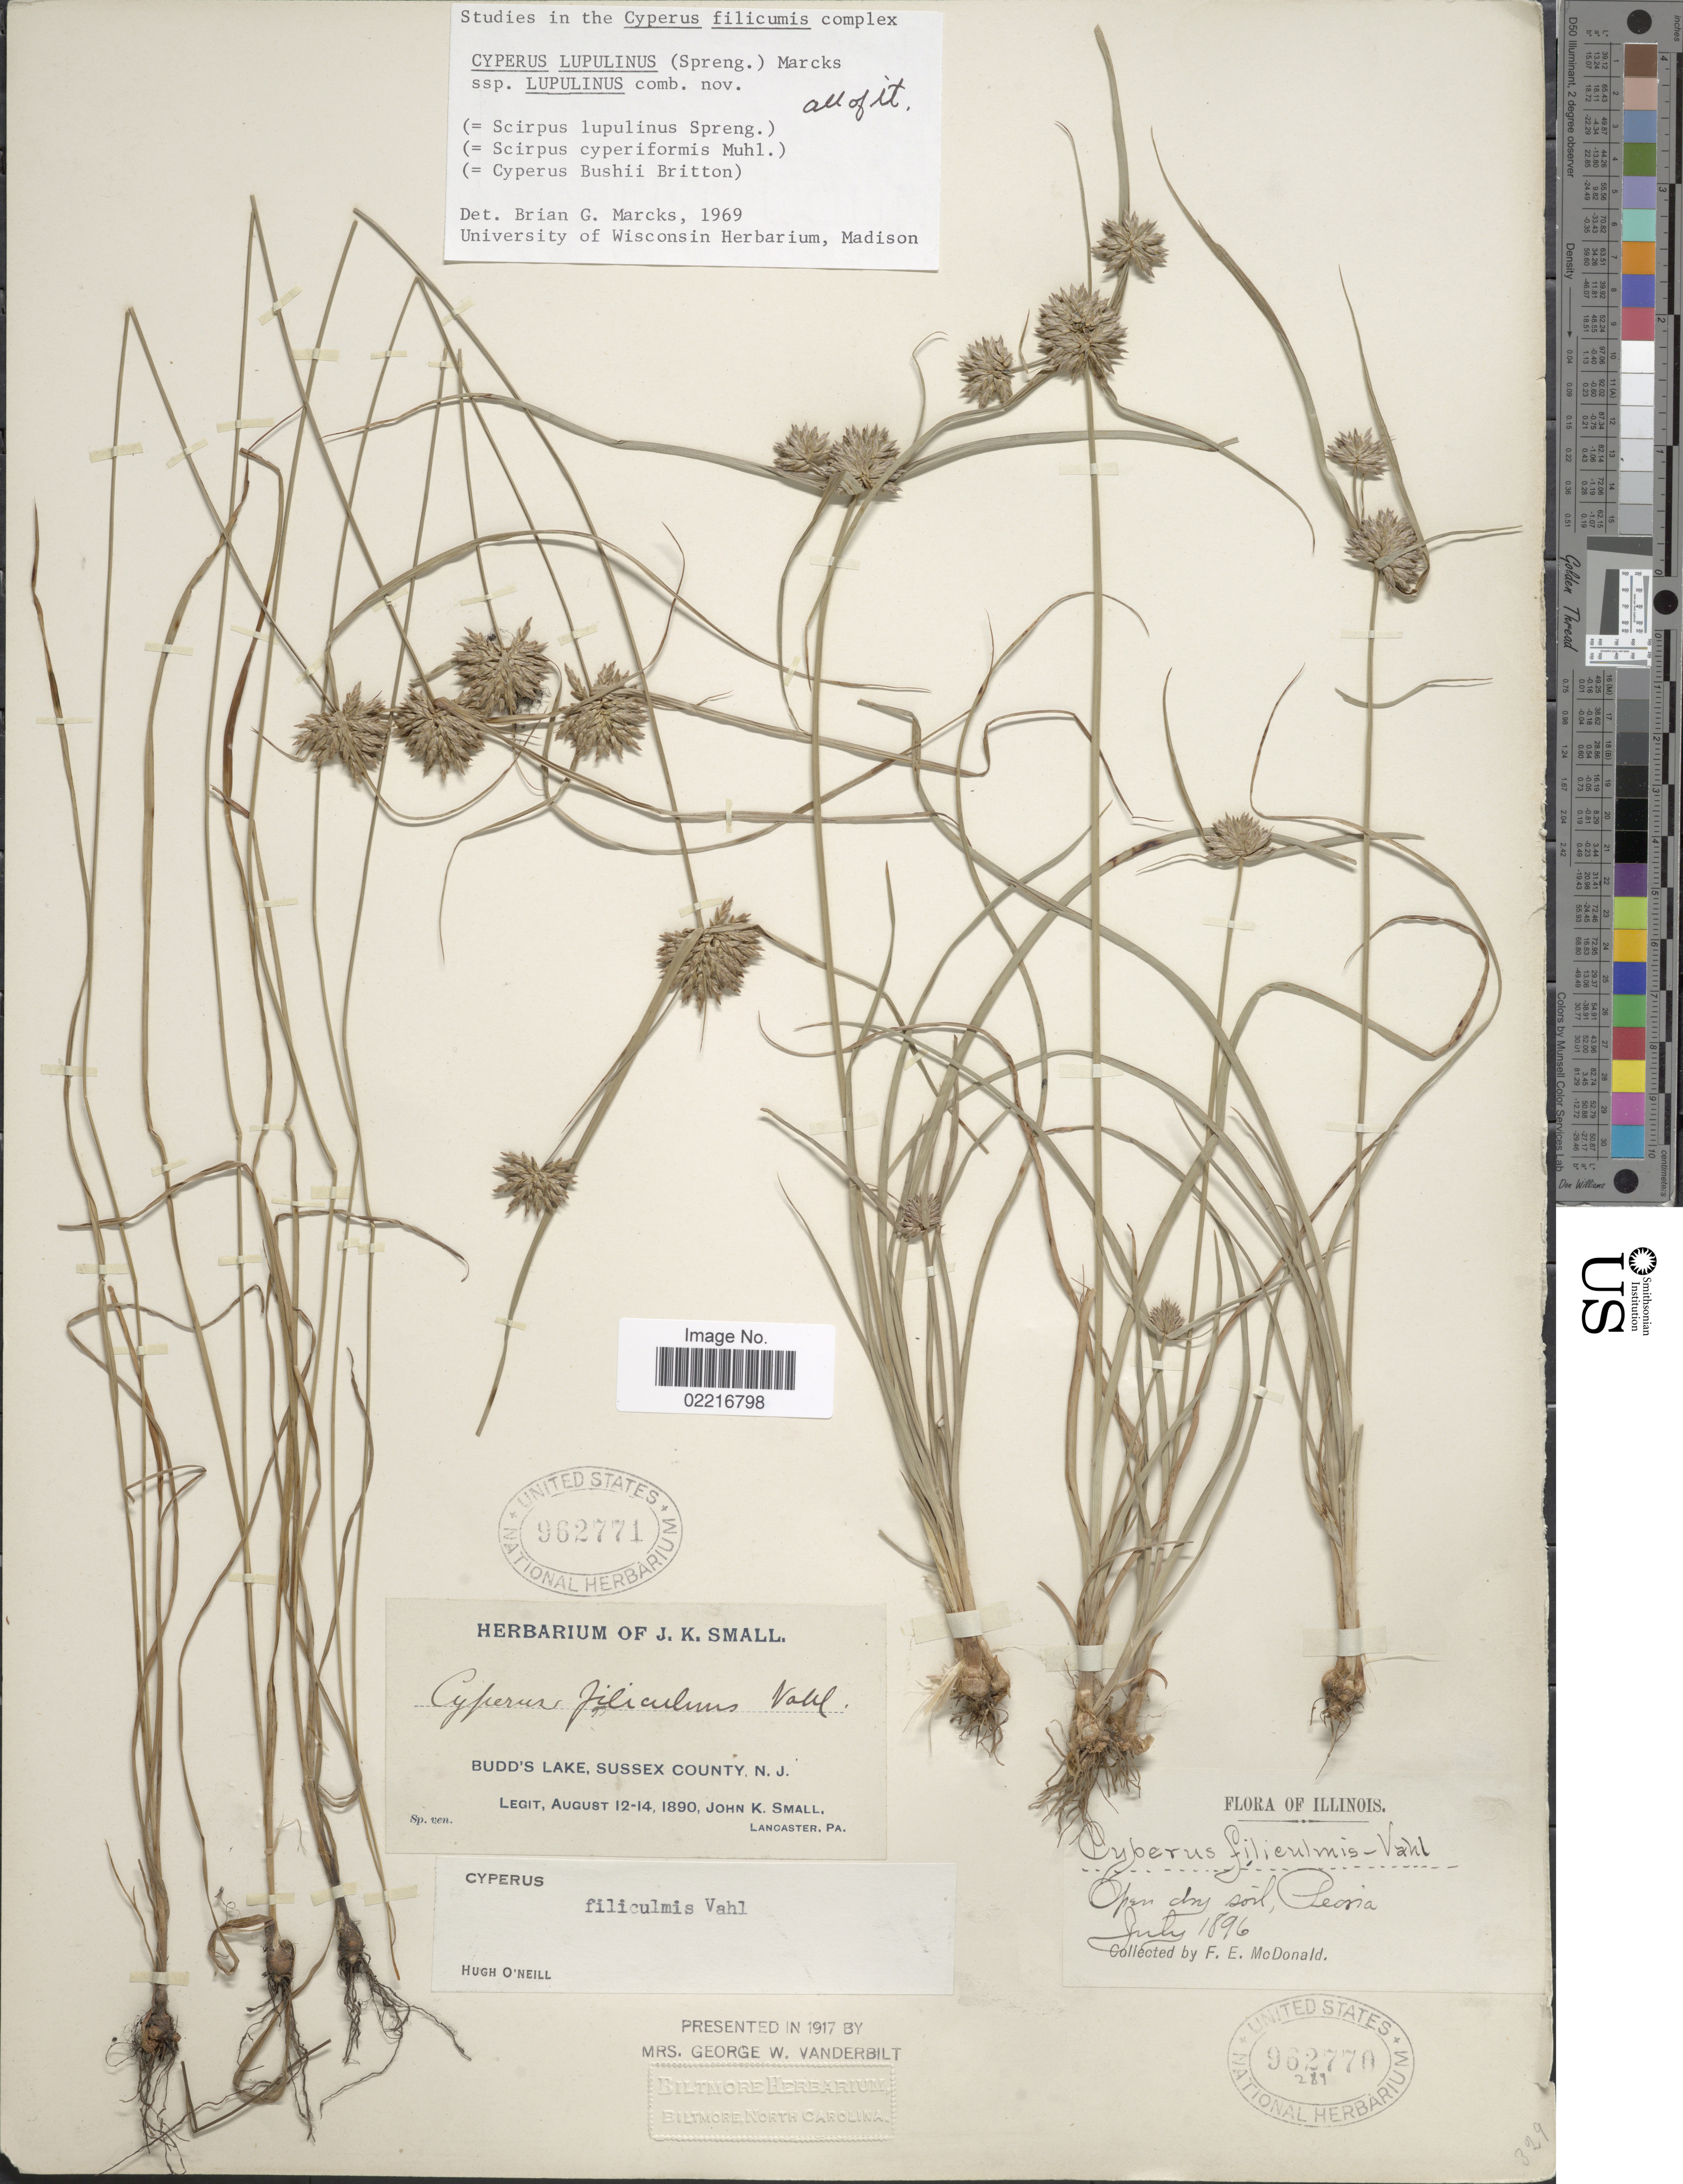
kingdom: Plantae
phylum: Tracheophyta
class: Liliopsida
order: Poales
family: Cyperaceae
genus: Cyperus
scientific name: Cyperus lupulinus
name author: (Spreng.) Marcks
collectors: J. K. Small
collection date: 1890-08-12/1890-08-14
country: United States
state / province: New Jersey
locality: Budd's Lake, Sussex County N. J.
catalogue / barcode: US 962771-2